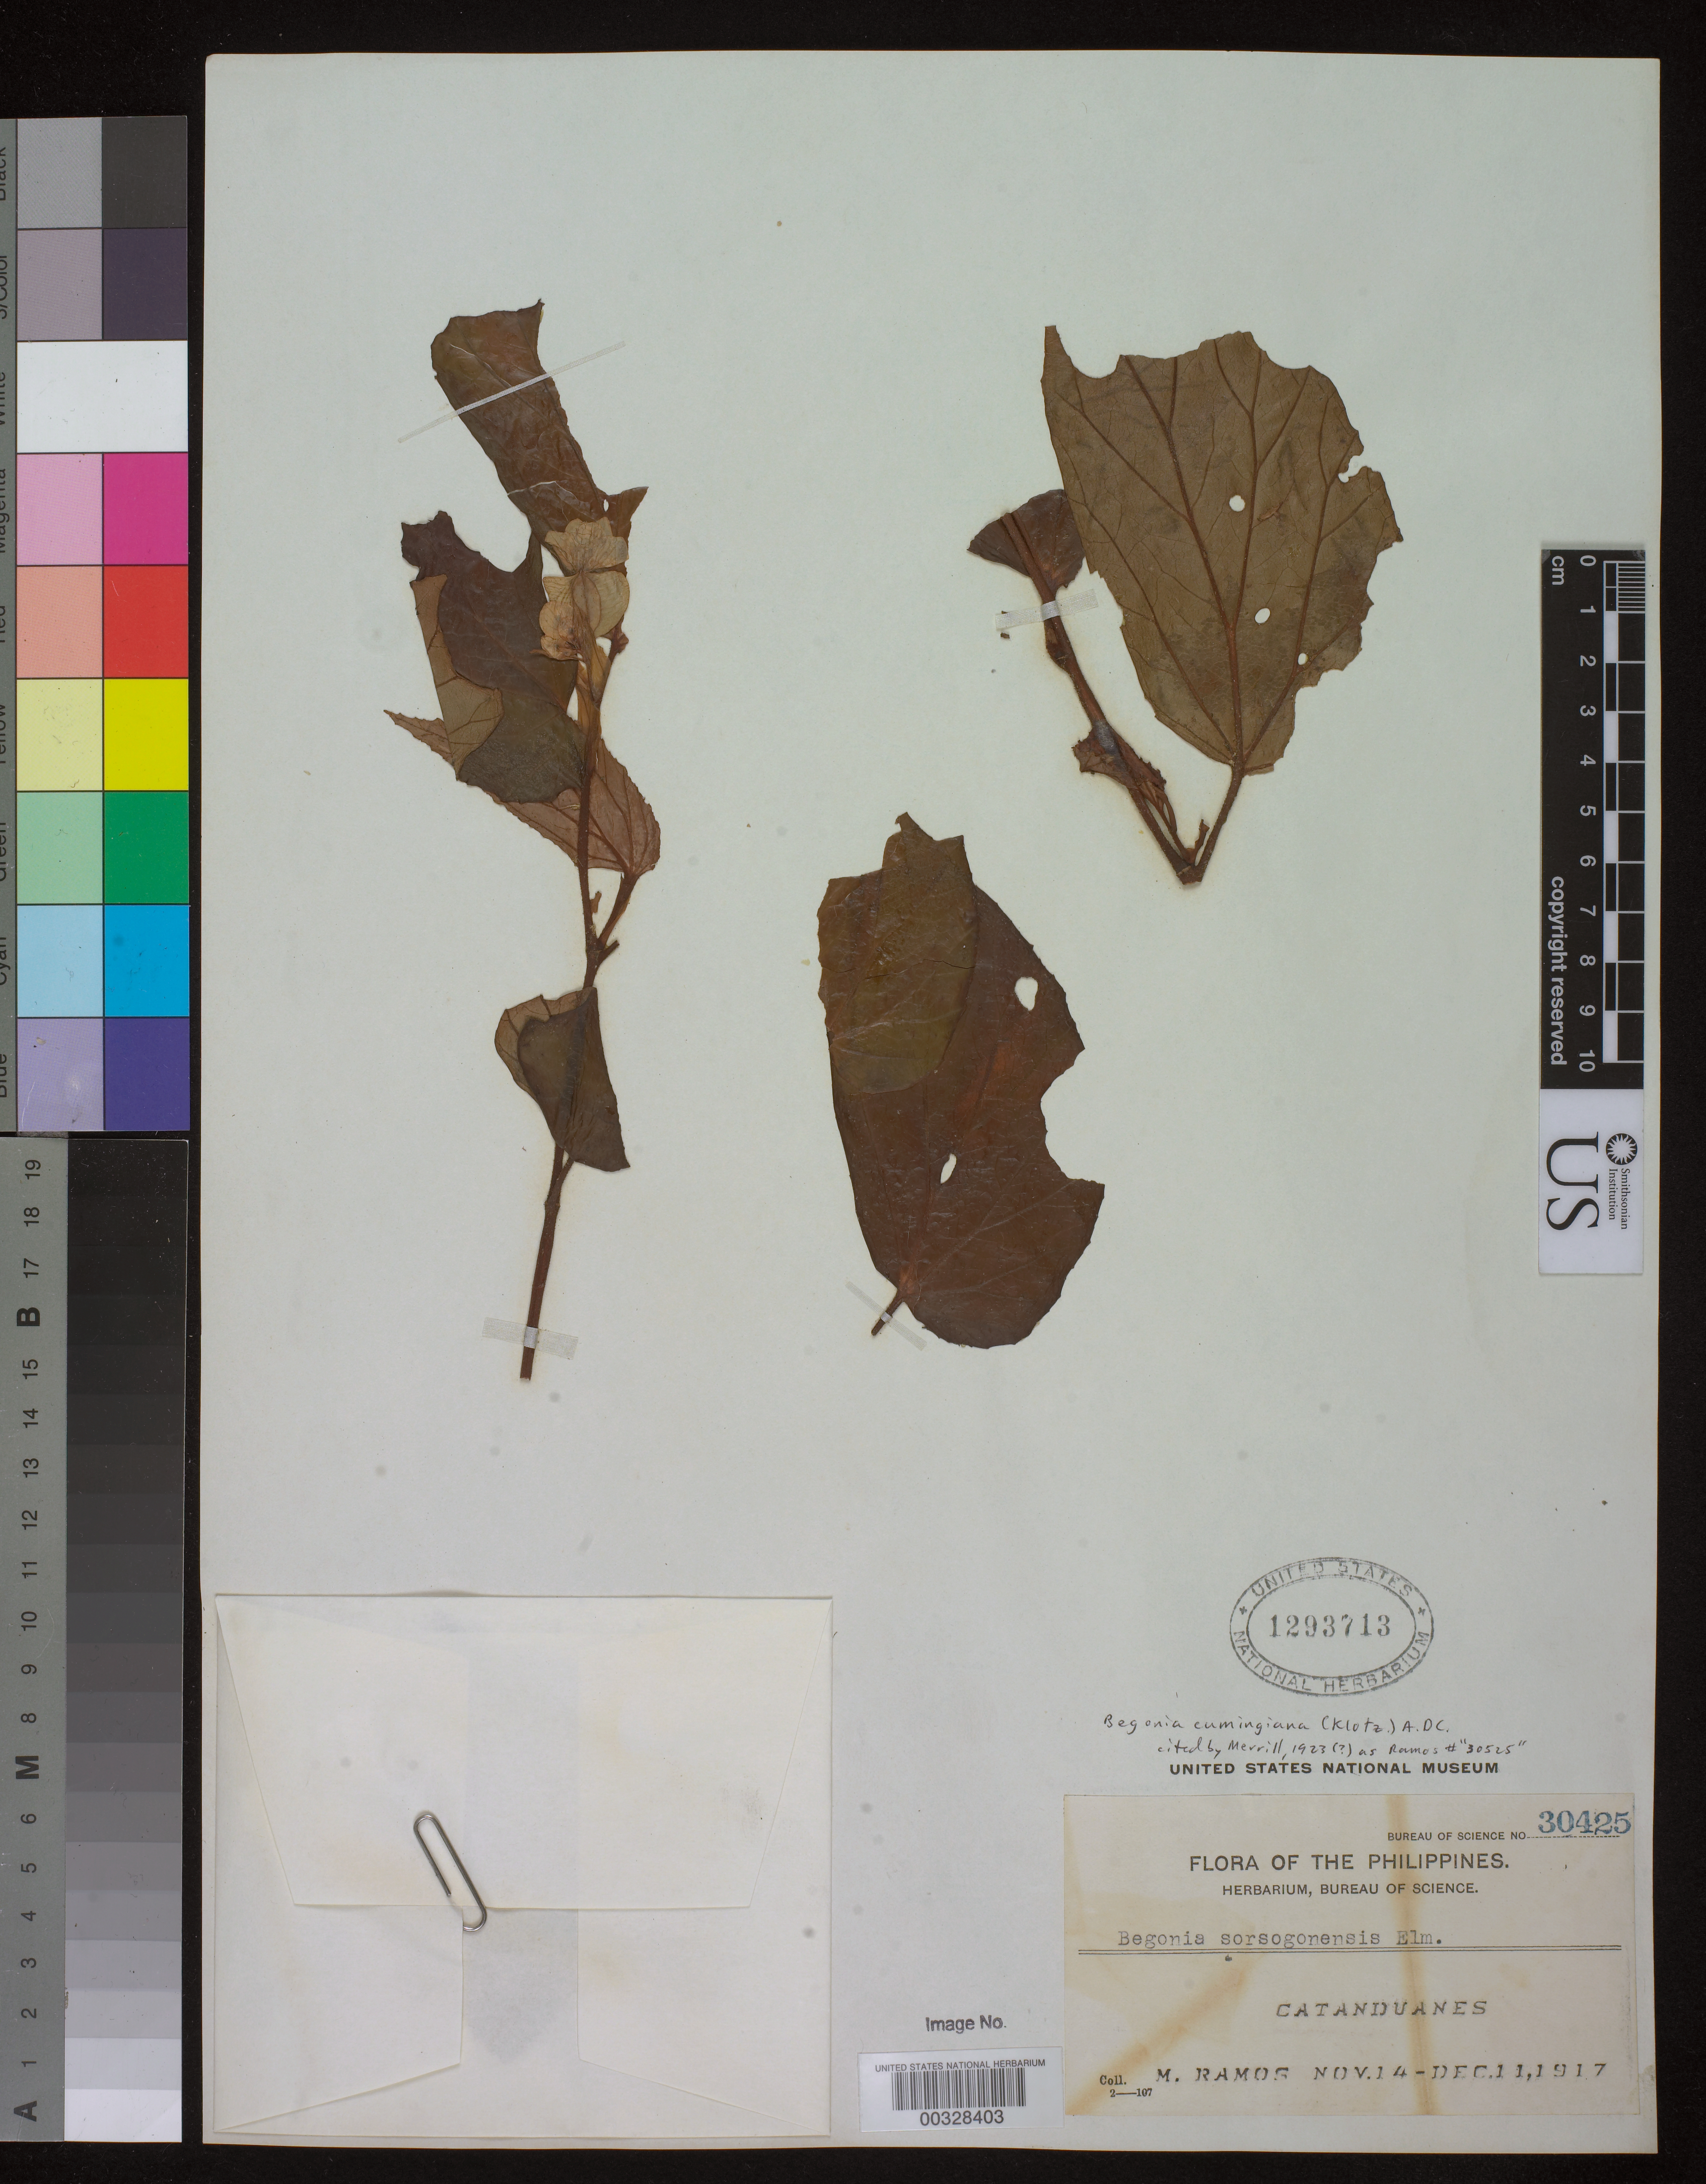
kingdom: Plantae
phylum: Tracheophyta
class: Magnoliopsida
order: Cucurbitales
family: Begoniaceae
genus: Begonia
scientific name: Begonia cumingiana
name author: (Klotzsch) A. DC.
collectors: M. Ramos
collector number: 30425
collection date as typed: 14 Nov 1917 to 11 Dec 1917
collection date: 1917-11-14/1917-12-11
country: Philippines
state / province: Bicol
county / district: Catanduanes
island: Catanduanes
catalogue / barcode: US 1293713